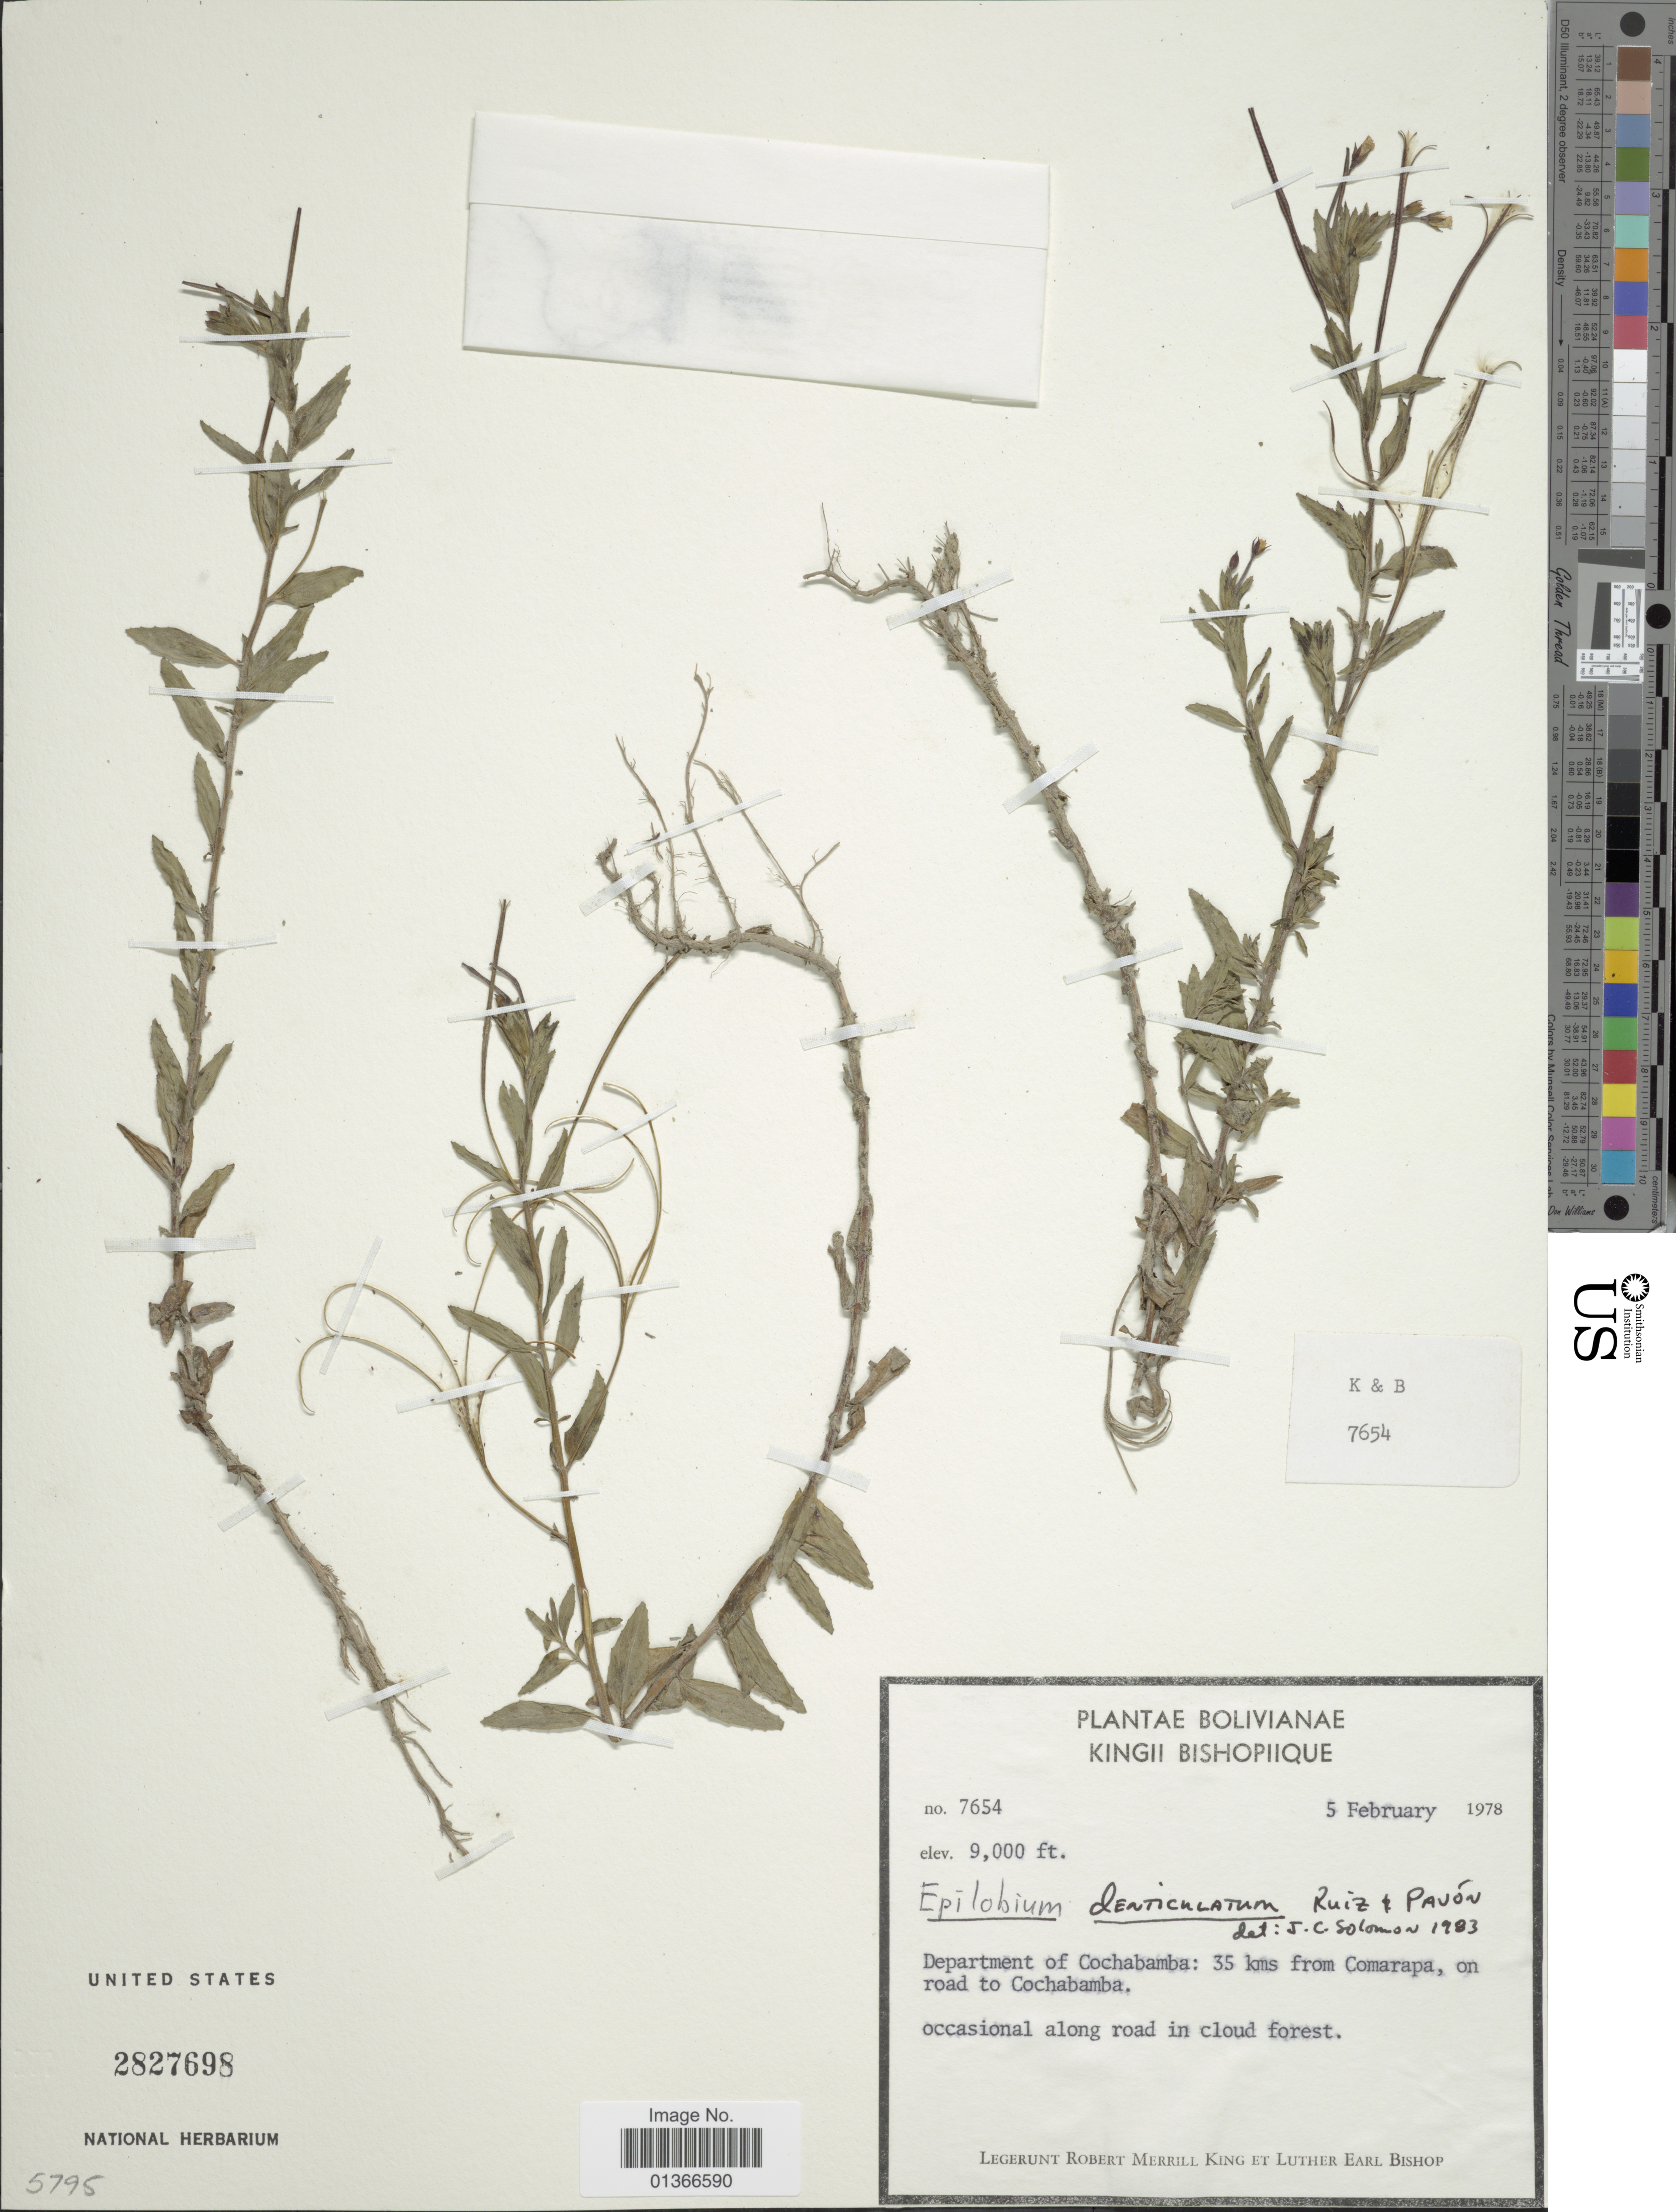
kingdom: Plantae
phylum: Tracheophyta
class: Magnoliopsida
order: Myrtales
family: Onagraceae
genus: Epilobium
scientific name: Epilobium denticulatum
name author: Ruiz & Pav.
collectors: R. M. King & L. E. Bishop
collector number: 7654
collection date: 1978-02-05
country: Bolivia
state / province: Cochabamba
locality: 35 kms from Comarapa.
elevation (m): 2743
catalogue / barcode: US 2827698